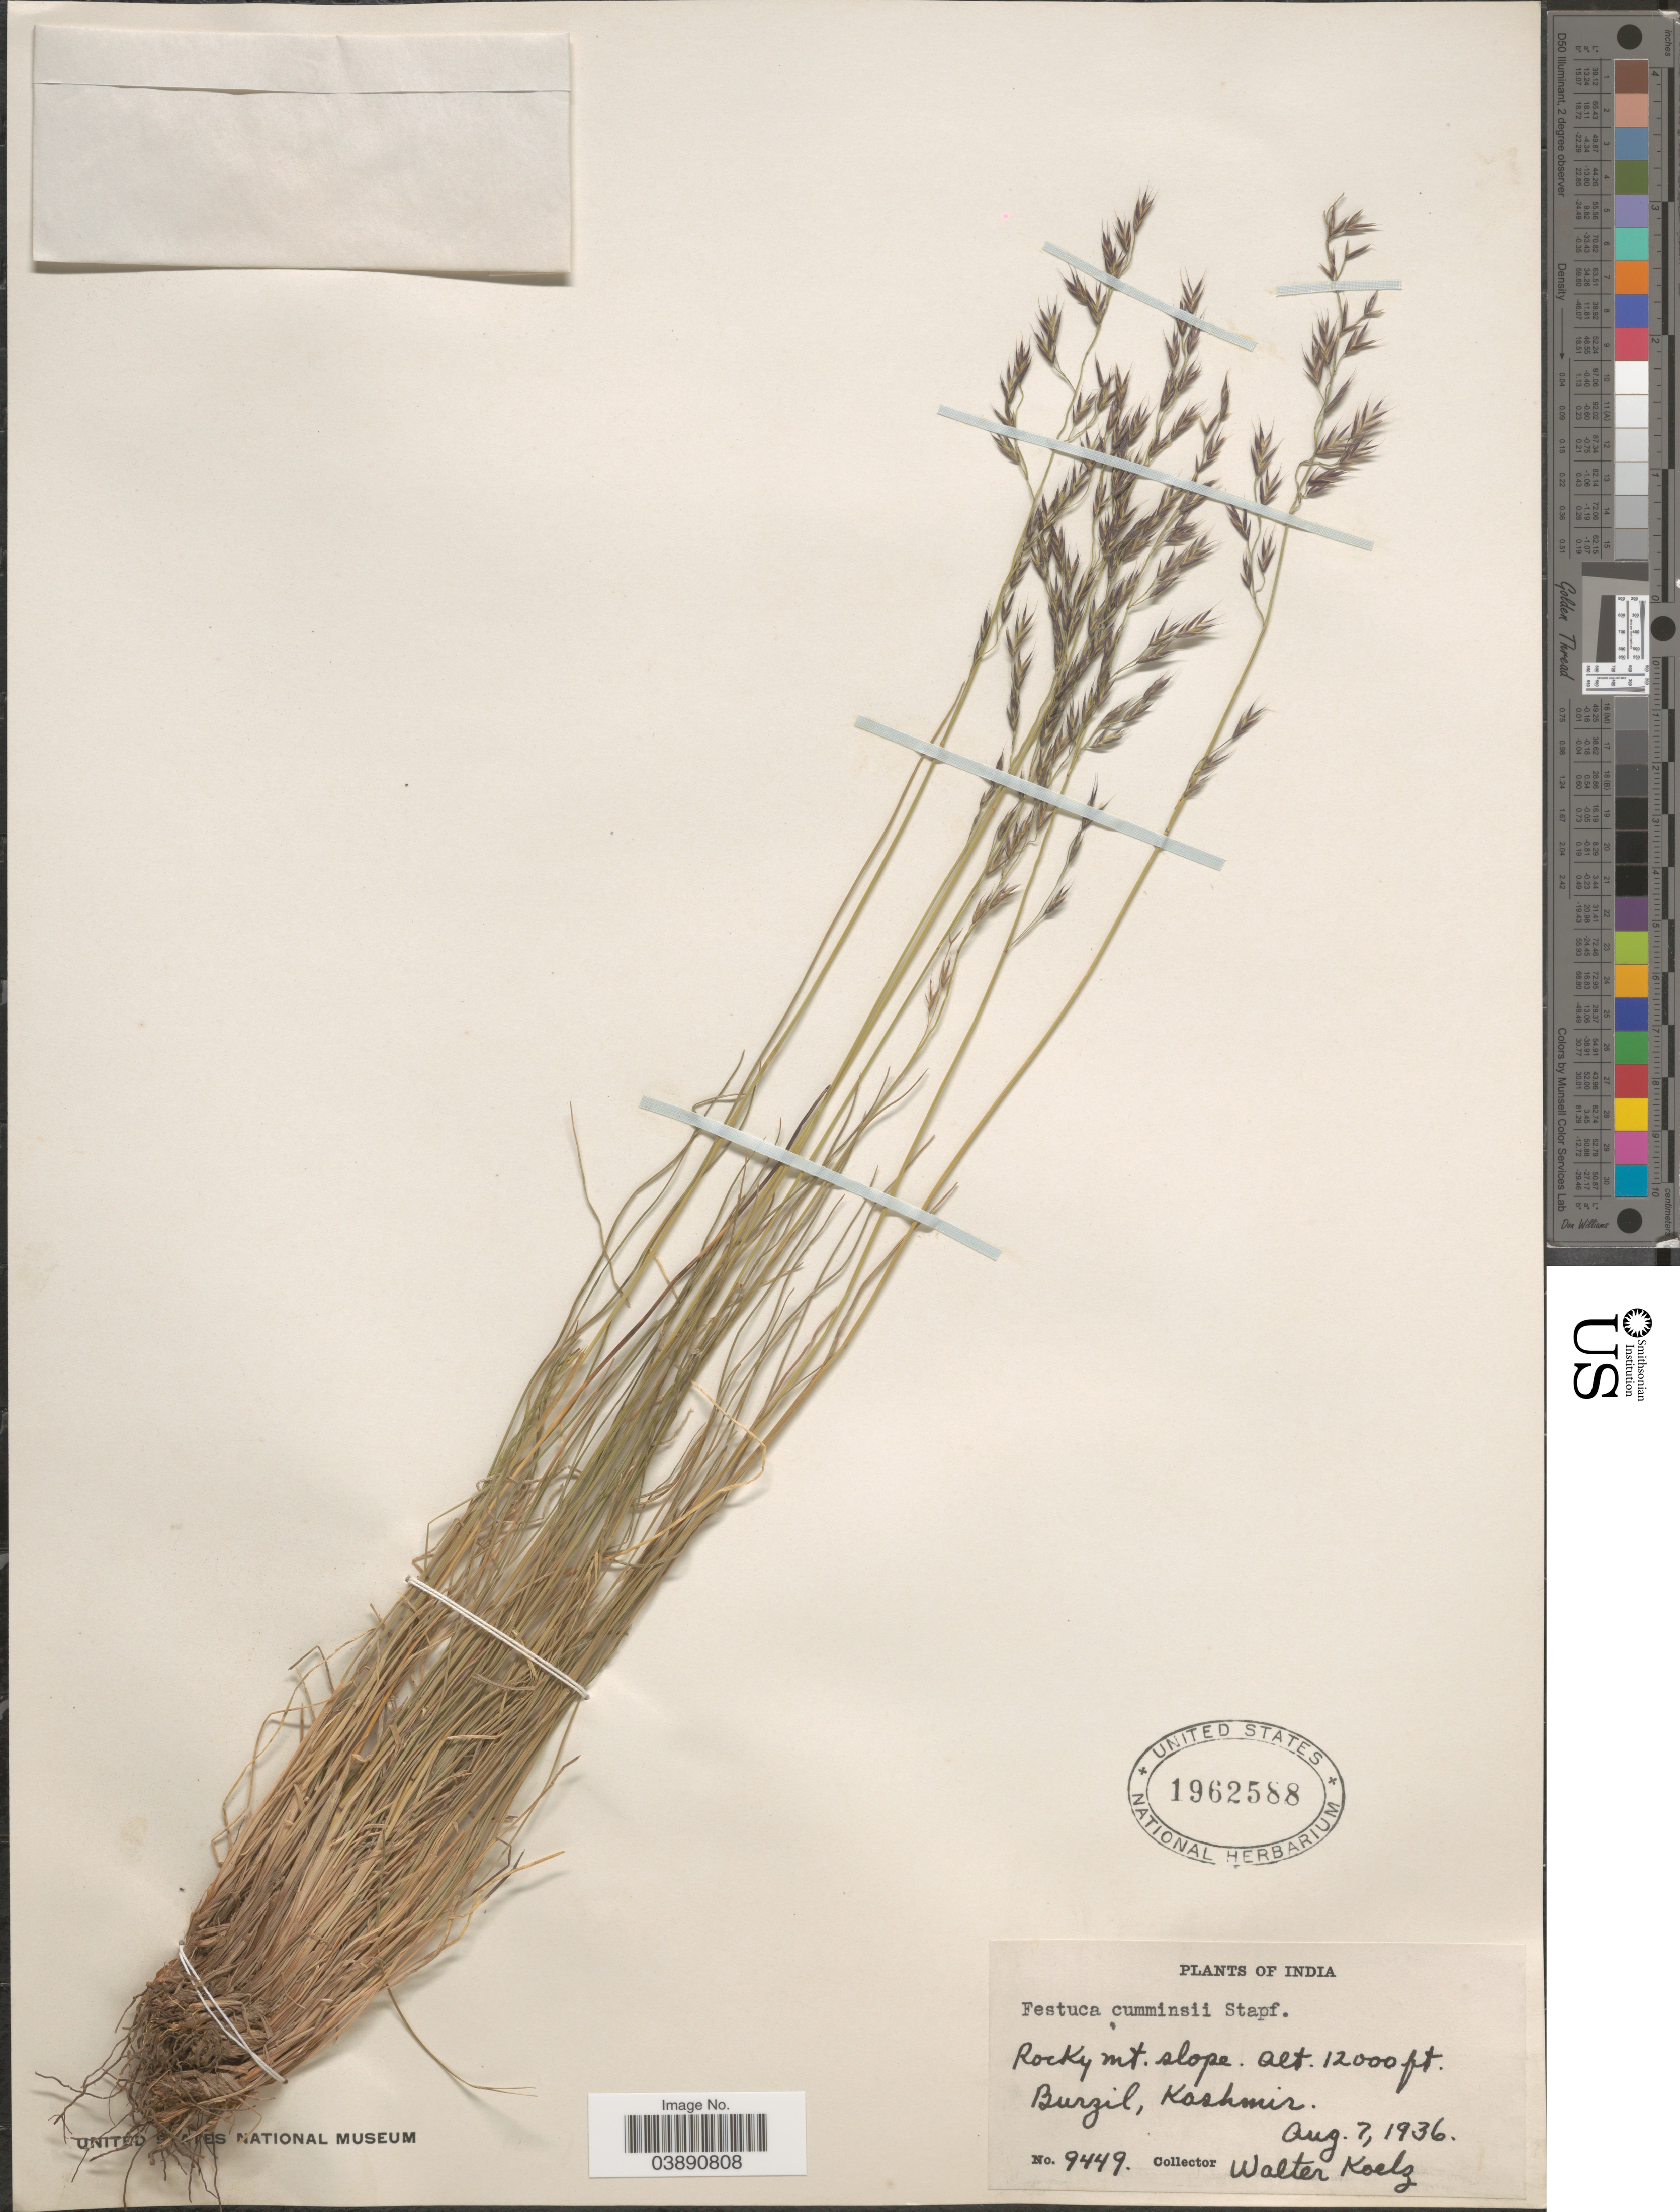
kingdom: Plantae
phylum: Tracheophyta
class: Liliopsida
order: Poales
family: Poaceae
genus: Festuca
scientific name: Festuca cumminsii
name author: Stapf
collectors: W. N. Koelz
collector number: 9449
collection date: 1936-08-07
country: India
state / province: Jammu and Kashmir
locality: Rocky mt. slope. Burzil, Kashmir.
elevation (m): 3658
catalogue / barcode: US 1962588